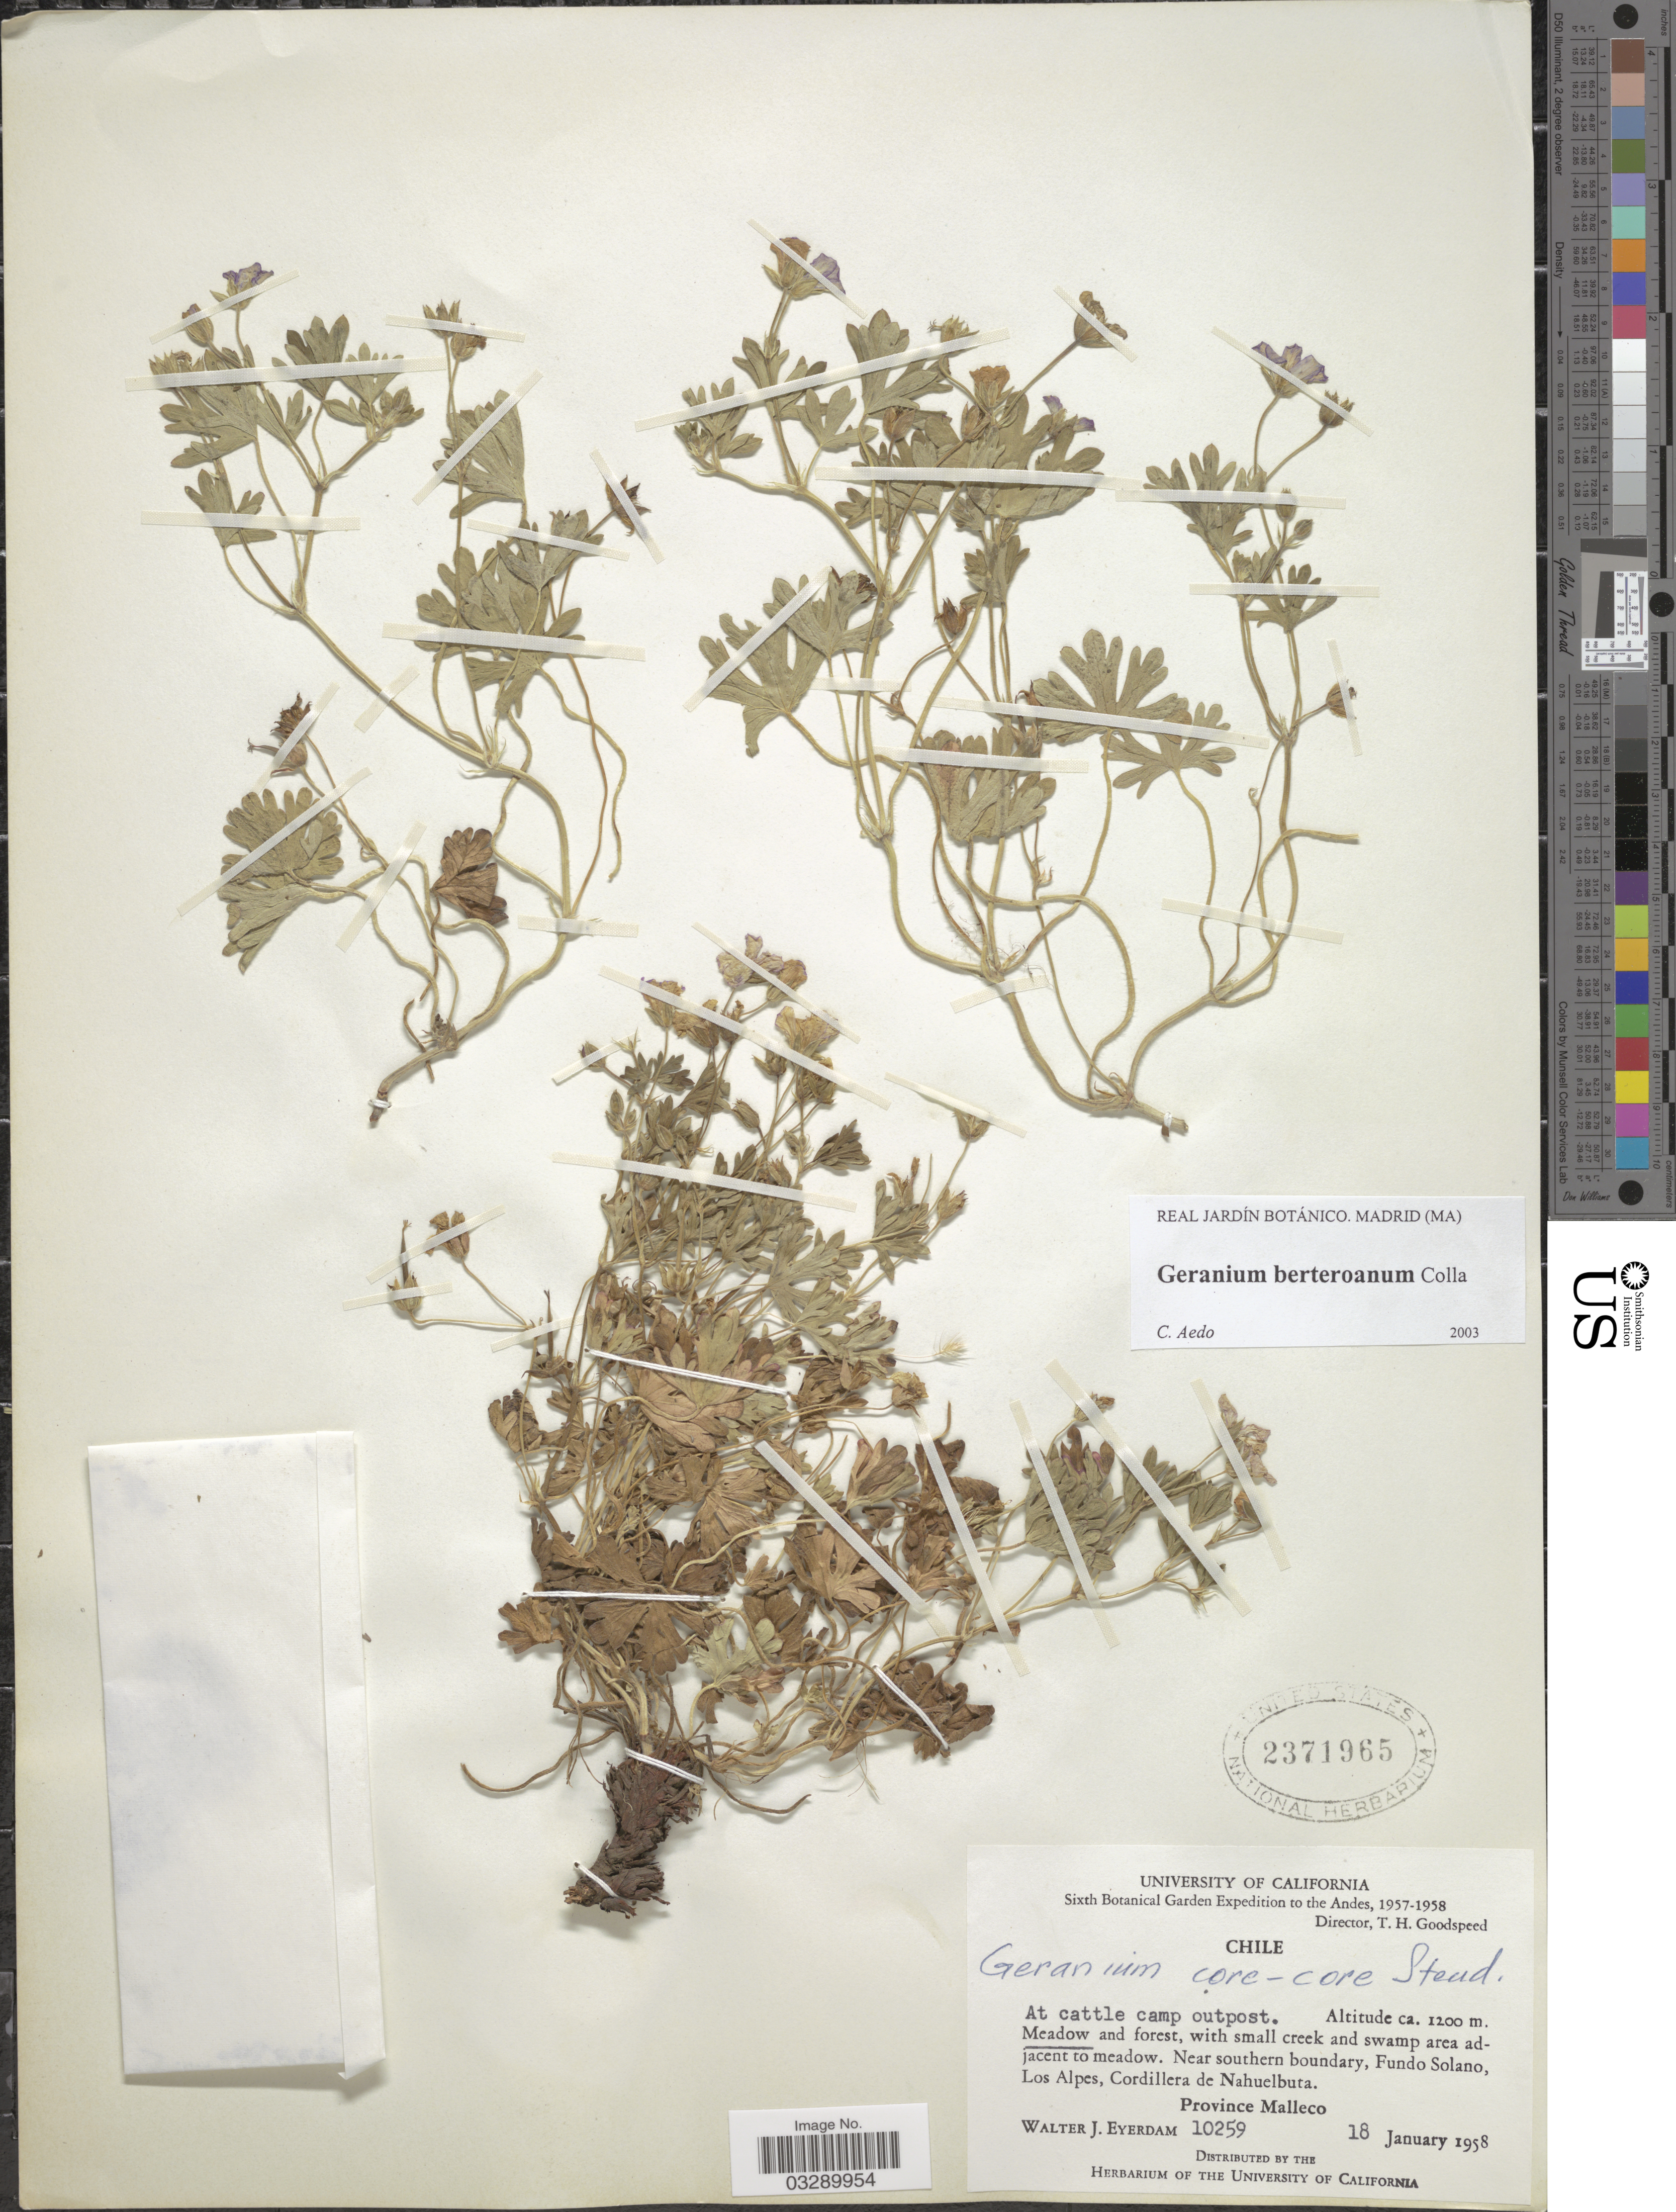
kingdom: Plantae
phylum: Tracheophyta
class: Magnoliopsida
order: Geraniales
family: Geraniaceae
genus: Geranium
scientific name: Geranium berteroanum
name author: Colla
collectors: W. J. Eyerdam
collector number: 10259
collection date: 1958-01-18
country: Chile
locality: Andes. At cattle camp outpost. Near southern boundary, Fundo Solano, Los Alpes, Cordillera de Nahuelbuta, Province Malleco.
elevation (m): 1200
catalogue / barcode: US 2371965